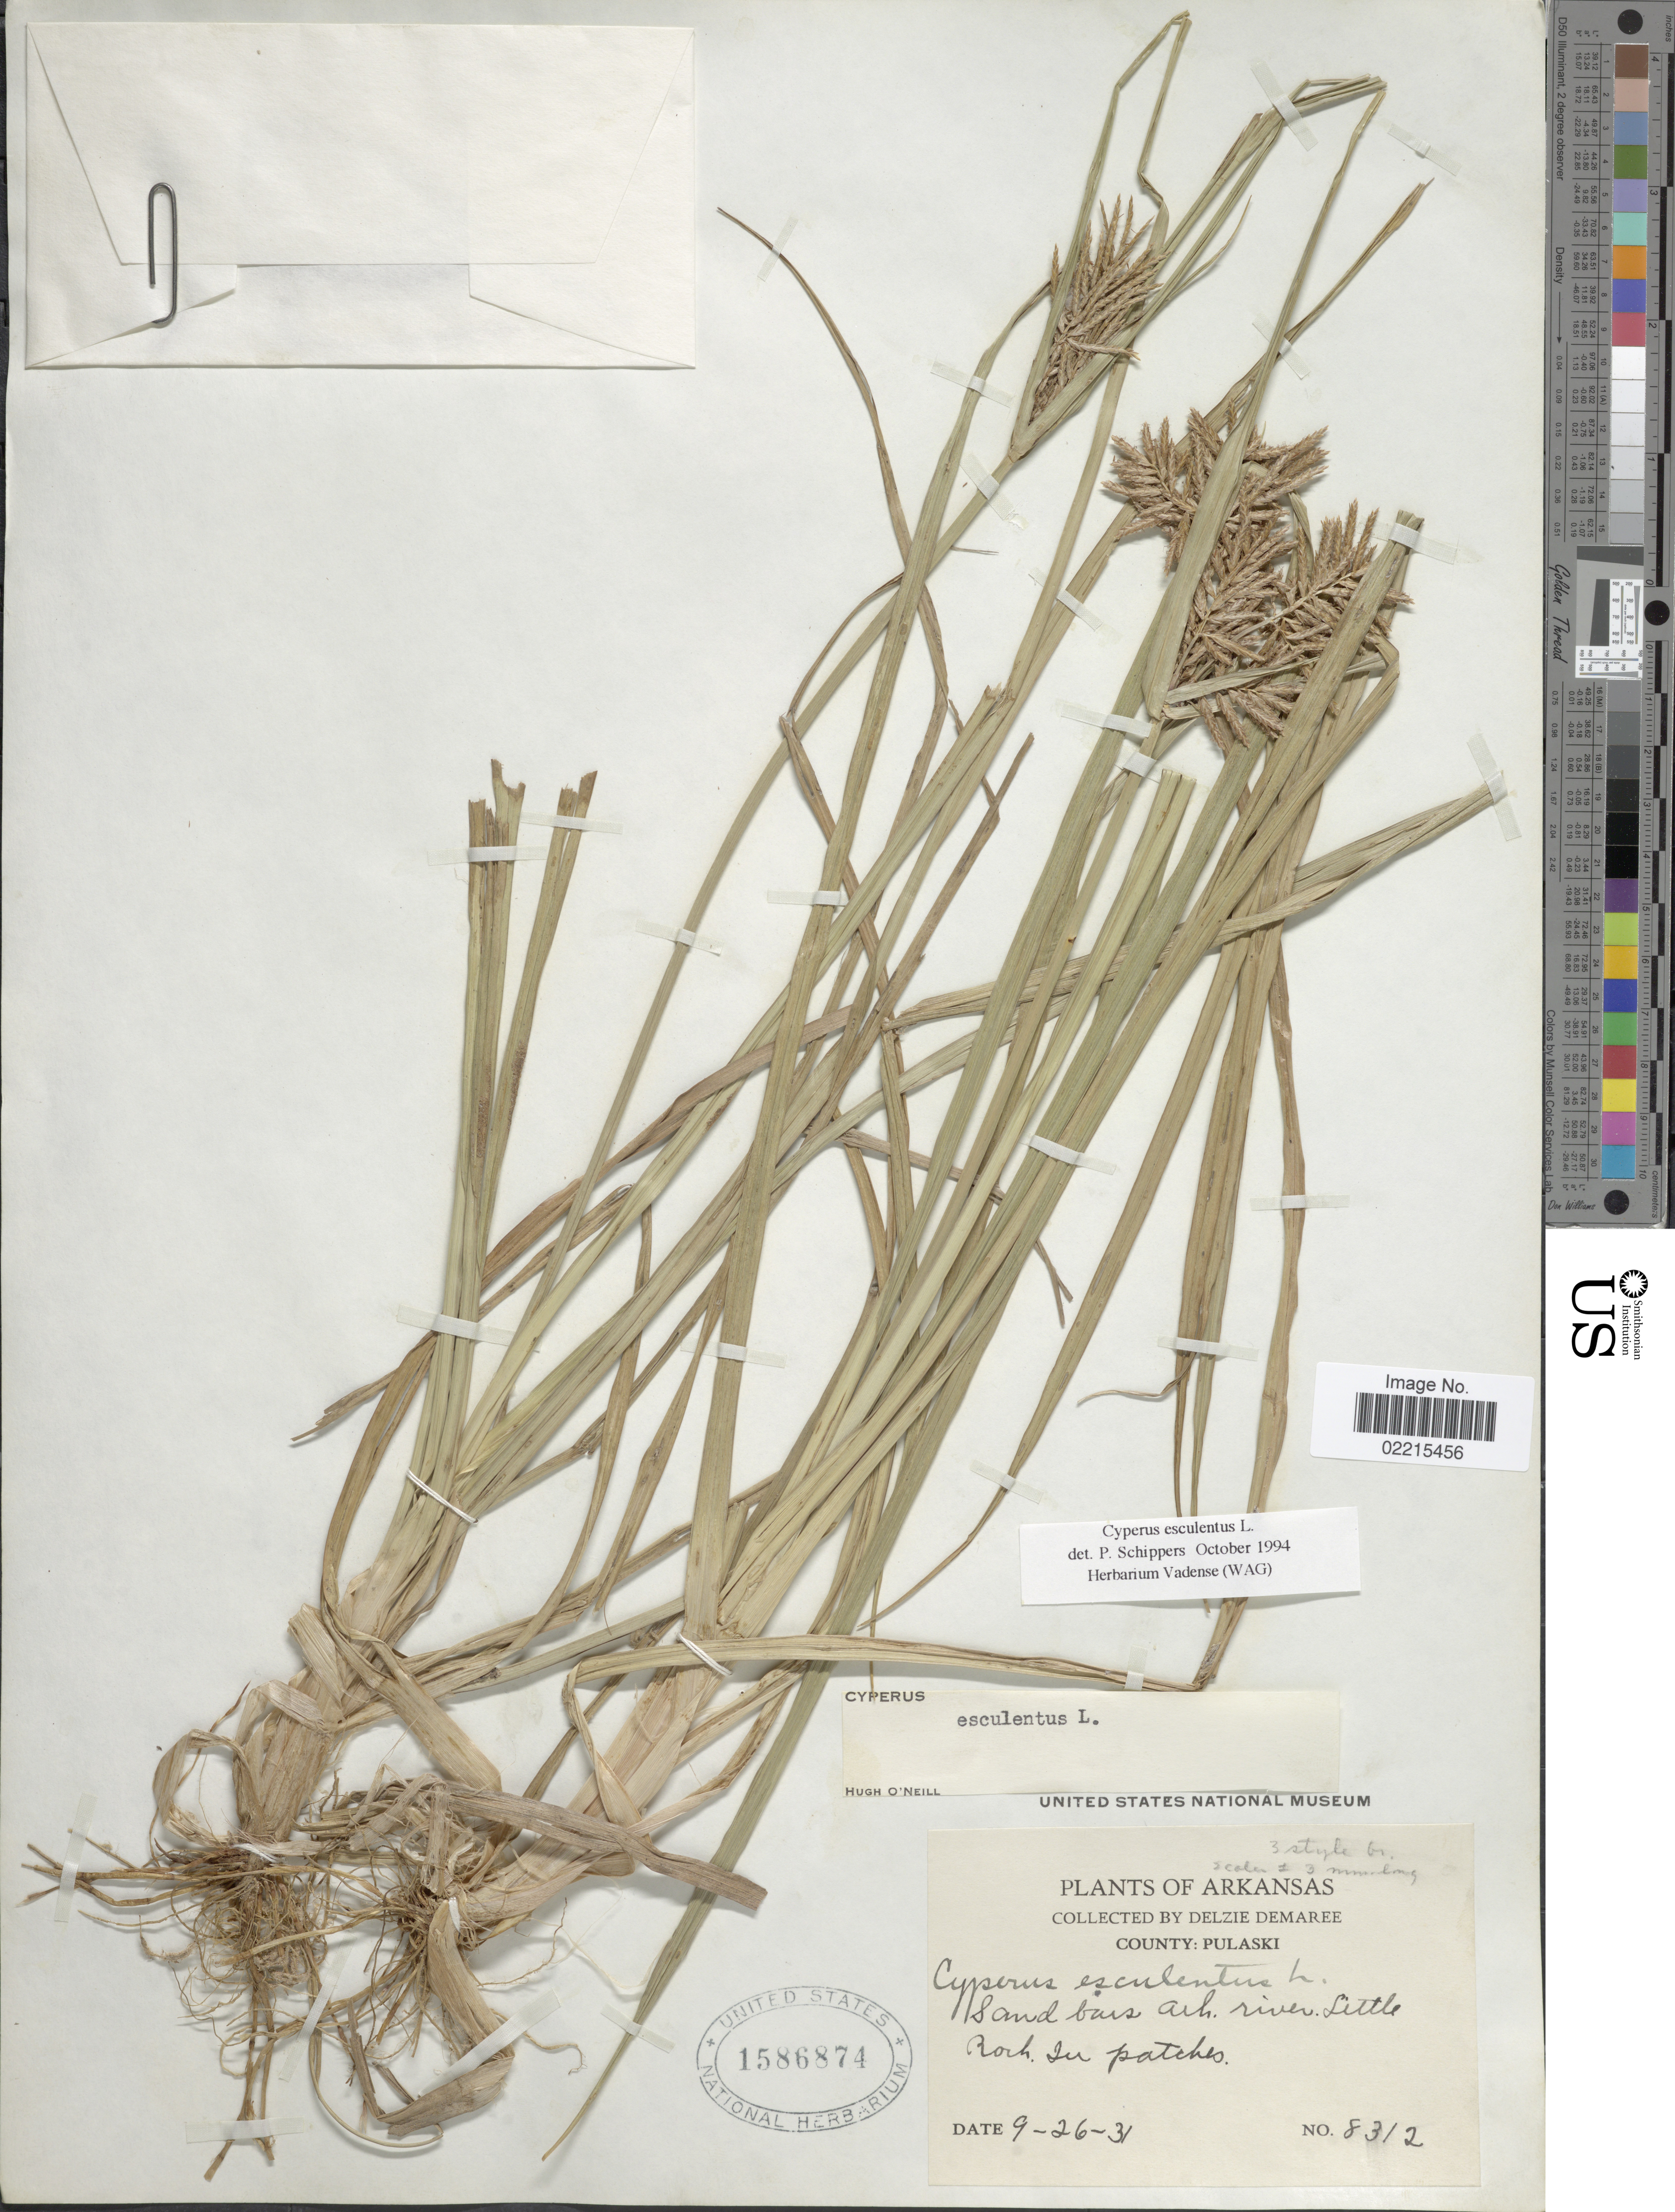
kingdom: Plantae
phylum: Tracheophyta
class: Liliopsida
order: Poales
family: Cyperaceae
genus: Cyperus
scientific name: Cyperus esculentus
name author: L.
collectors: D. Demaree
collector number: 8312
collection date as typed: Transcribed d/m/y: 26/9/31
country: United States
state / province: Arkansas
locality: County: Pulaski, Sand bois ark river Little Rock. In patches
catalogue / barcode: US 1586874